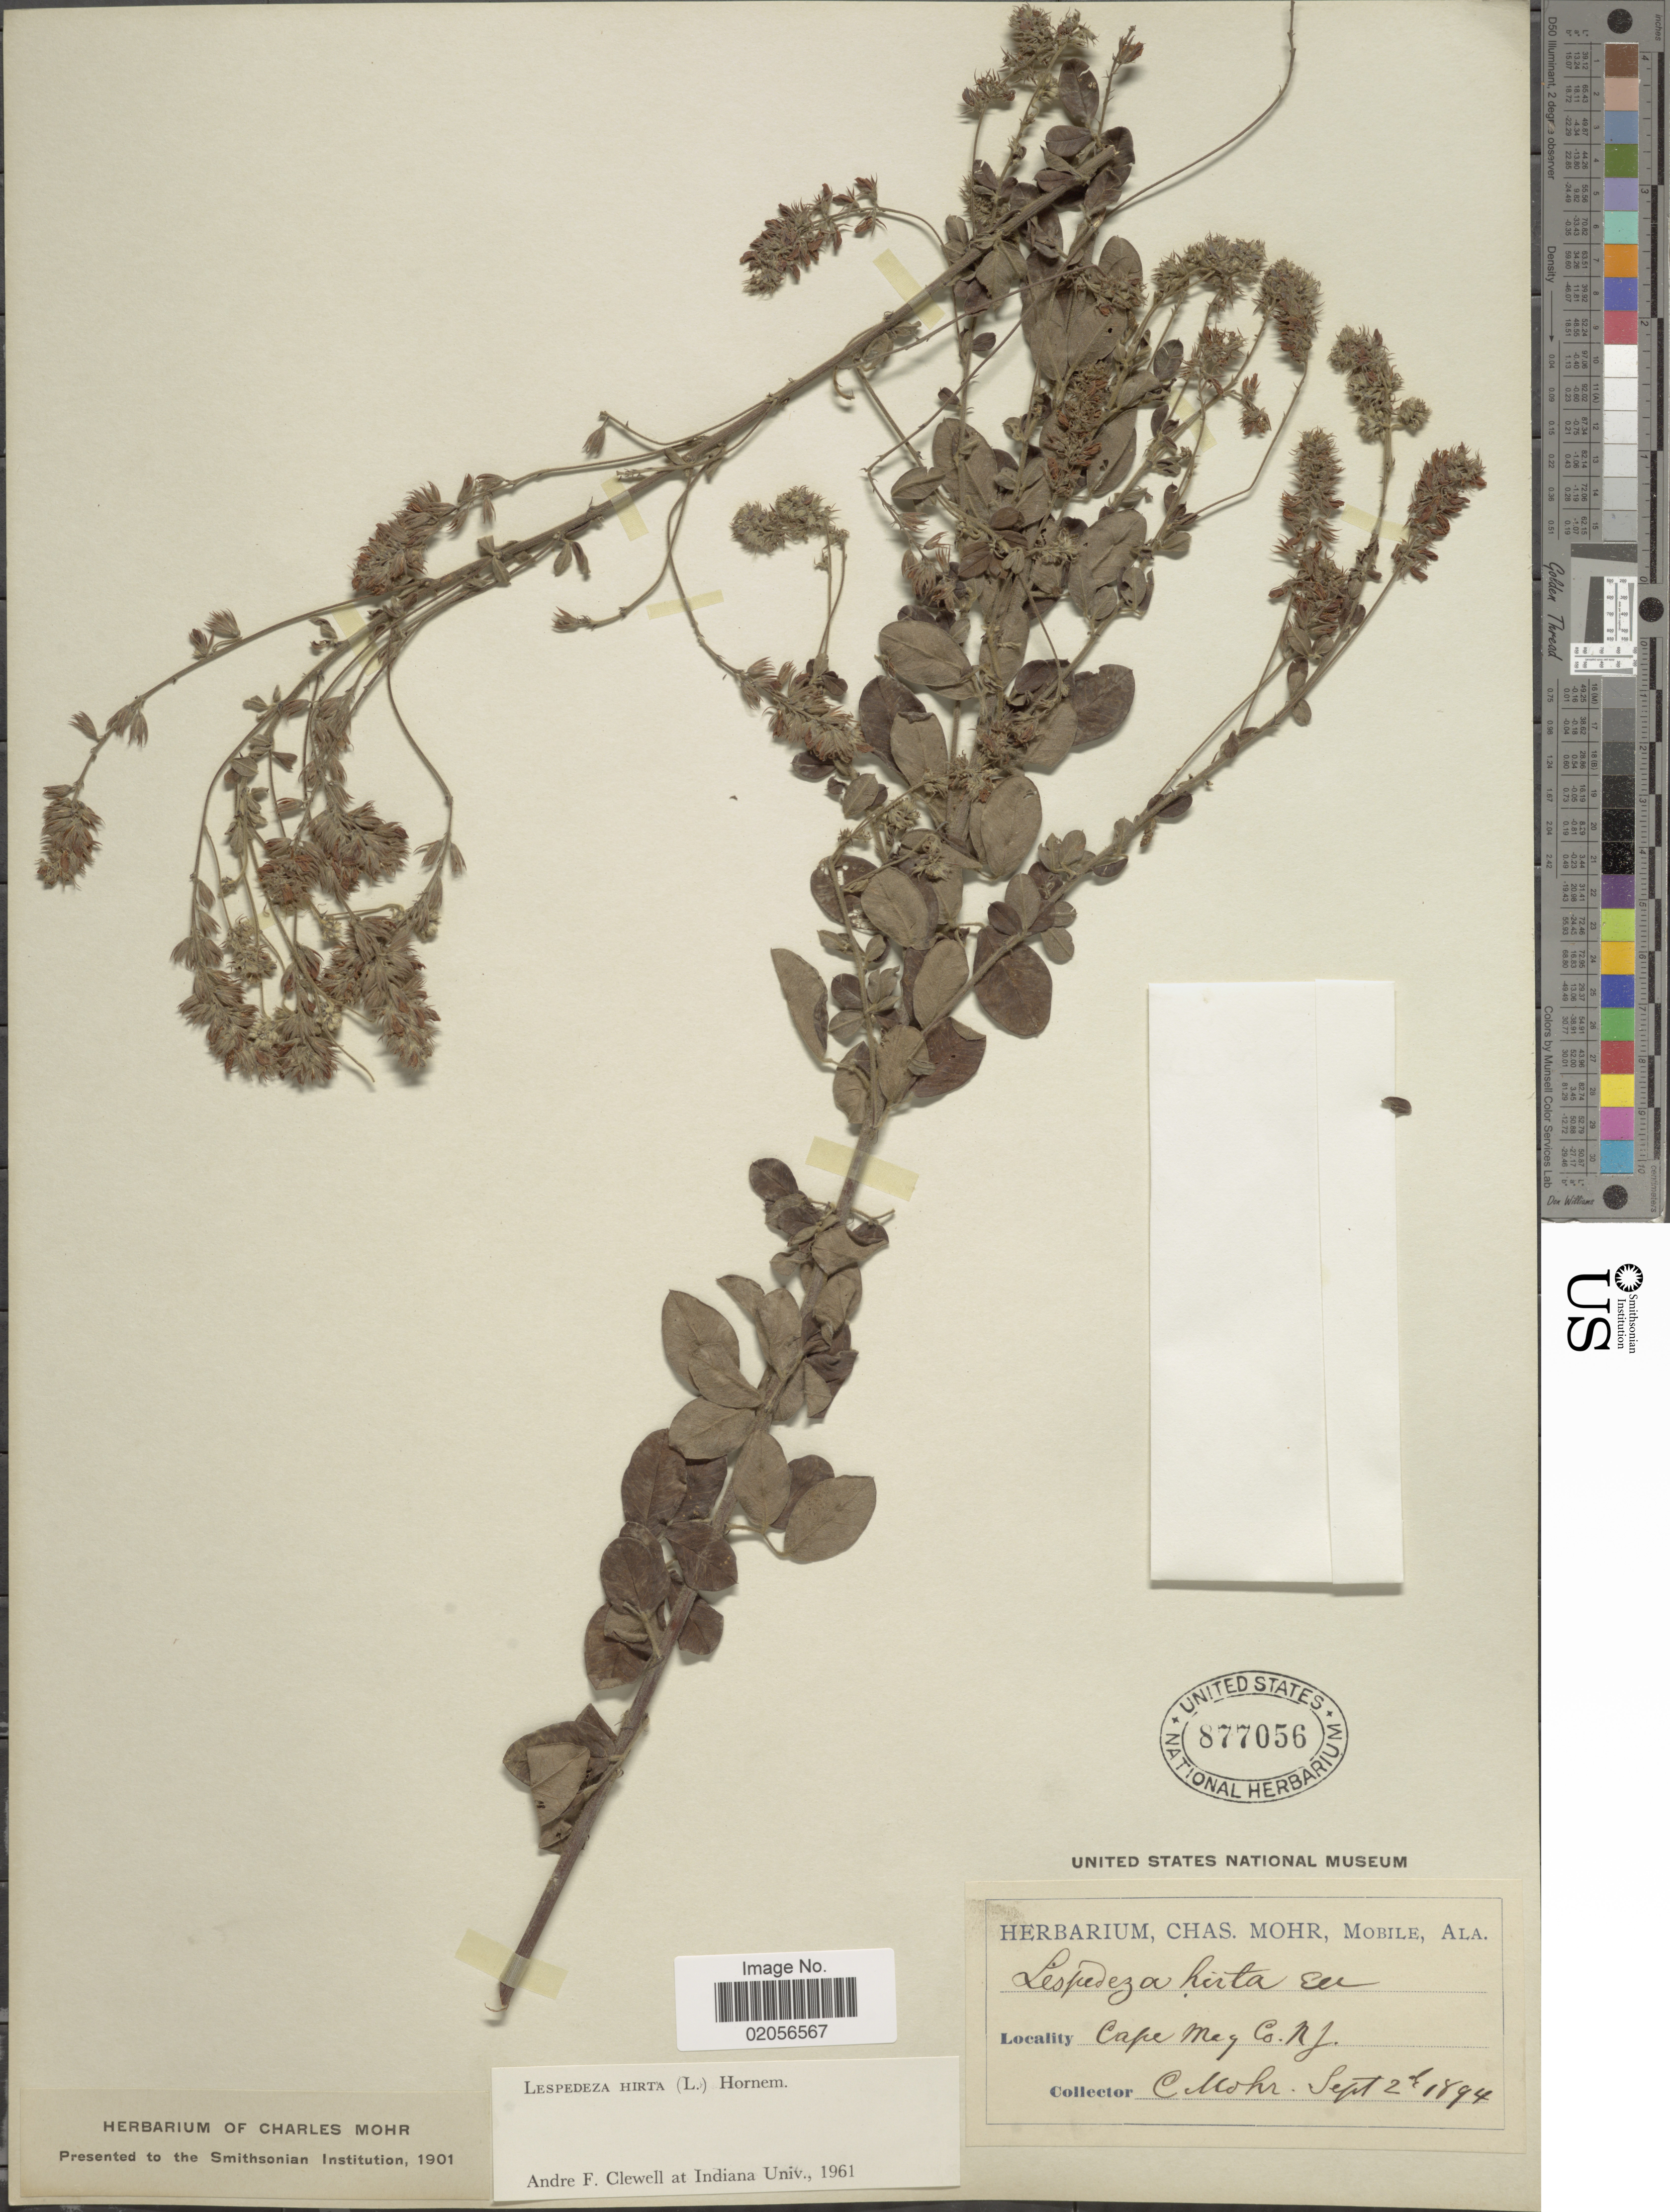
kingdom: Plantae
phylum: Tracheophyta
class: Magnoliopsida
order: Fabales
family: Fabaceae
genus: Lespedeza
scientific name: Lespedeza hirta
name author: (L.) Hornem.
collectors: C. T. Mohr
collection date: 1894-09-02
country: United States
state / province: New Jersey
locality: Cape Maj Co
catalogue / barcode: US 877056